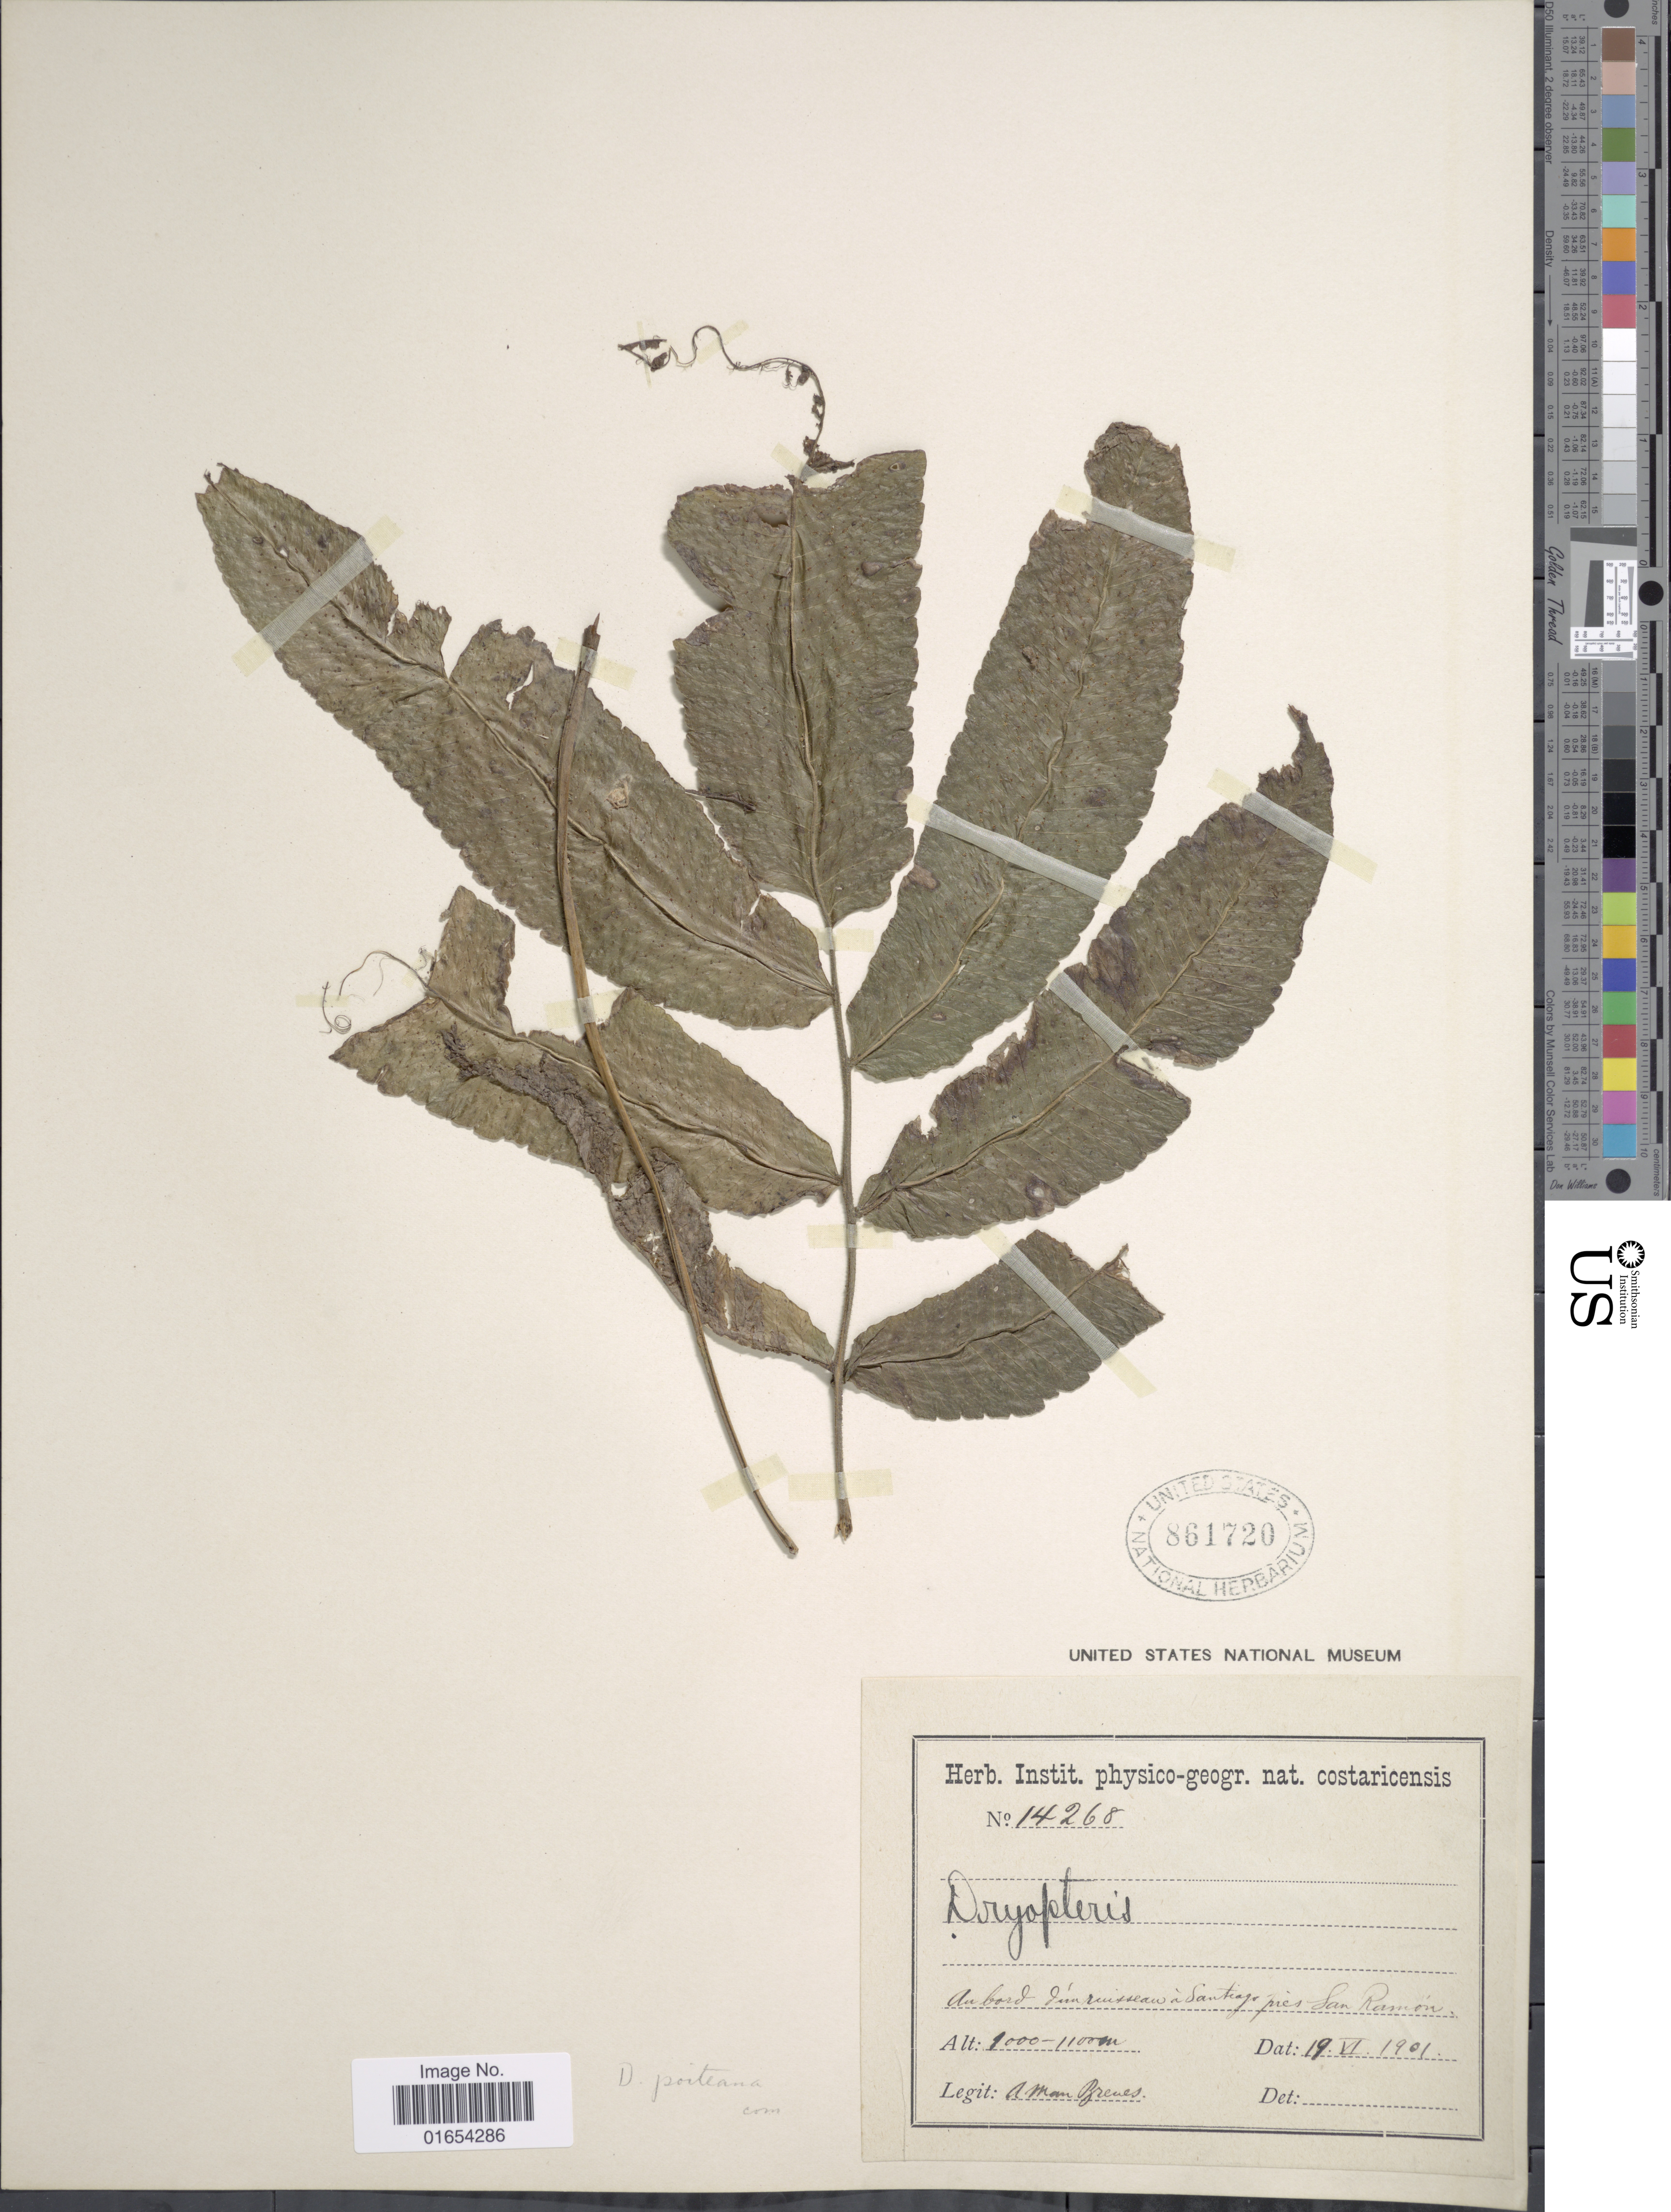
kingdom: Plantae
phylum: Tracheophyta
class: Polypodiopsida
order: Polypodiales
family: Thelypteridaceae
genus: Goniopteris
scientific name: Goniopteris poiteana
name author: (Bory) Ching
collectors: A. Brenes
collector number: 14268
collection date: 1901-06-19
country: Costa Rica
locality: Au bord Jun ruisseau a Santiago pres San Ramon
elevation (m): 1000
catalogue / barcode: US 861720